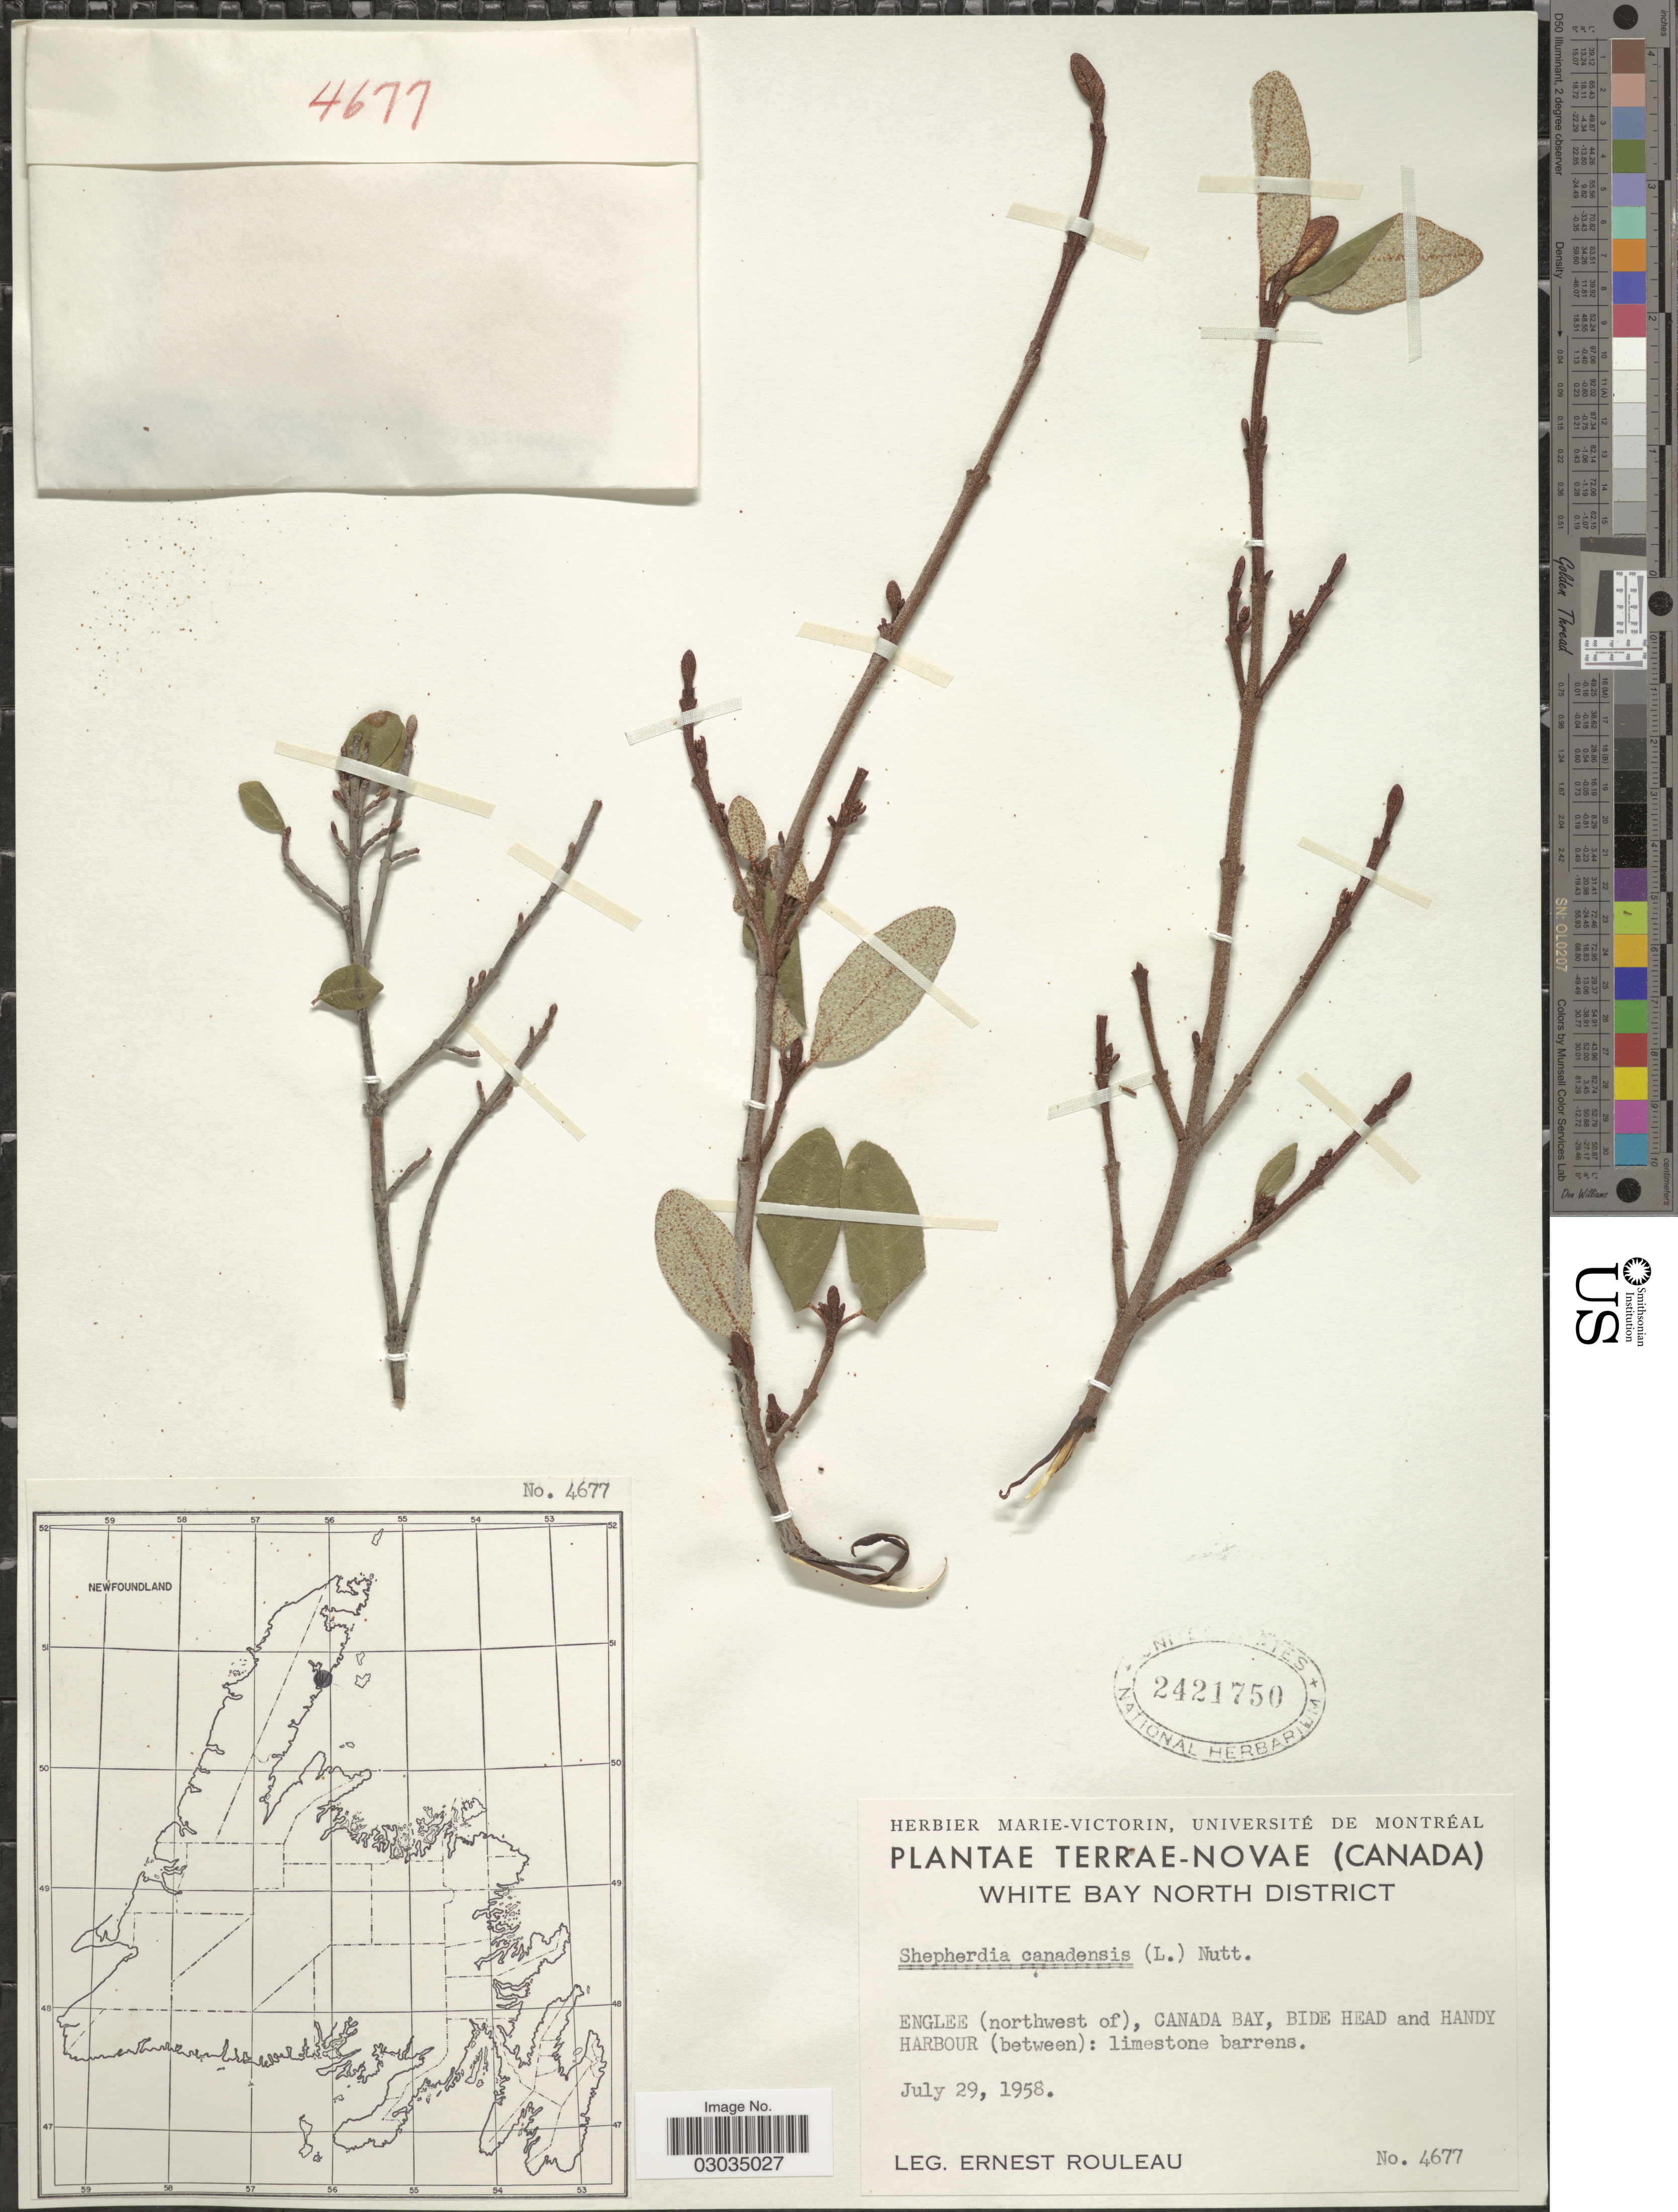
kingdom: Plantae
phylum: Tracheophyta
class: Magnoliopsida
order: Rosales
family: Elaeagnaceae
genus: Shepherdia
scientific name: Shepherdia canadensis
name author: (L.) Nutt.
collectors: E. Rouleau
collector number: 4677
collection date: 1958-07-29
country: Canada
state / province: Newfoundland and Labrador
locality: Terrae-Novae, White Bay North District, Englee (northwest of), Canada Bay, Bide Head and Handy Harbour (between).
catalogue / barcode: US 2421750